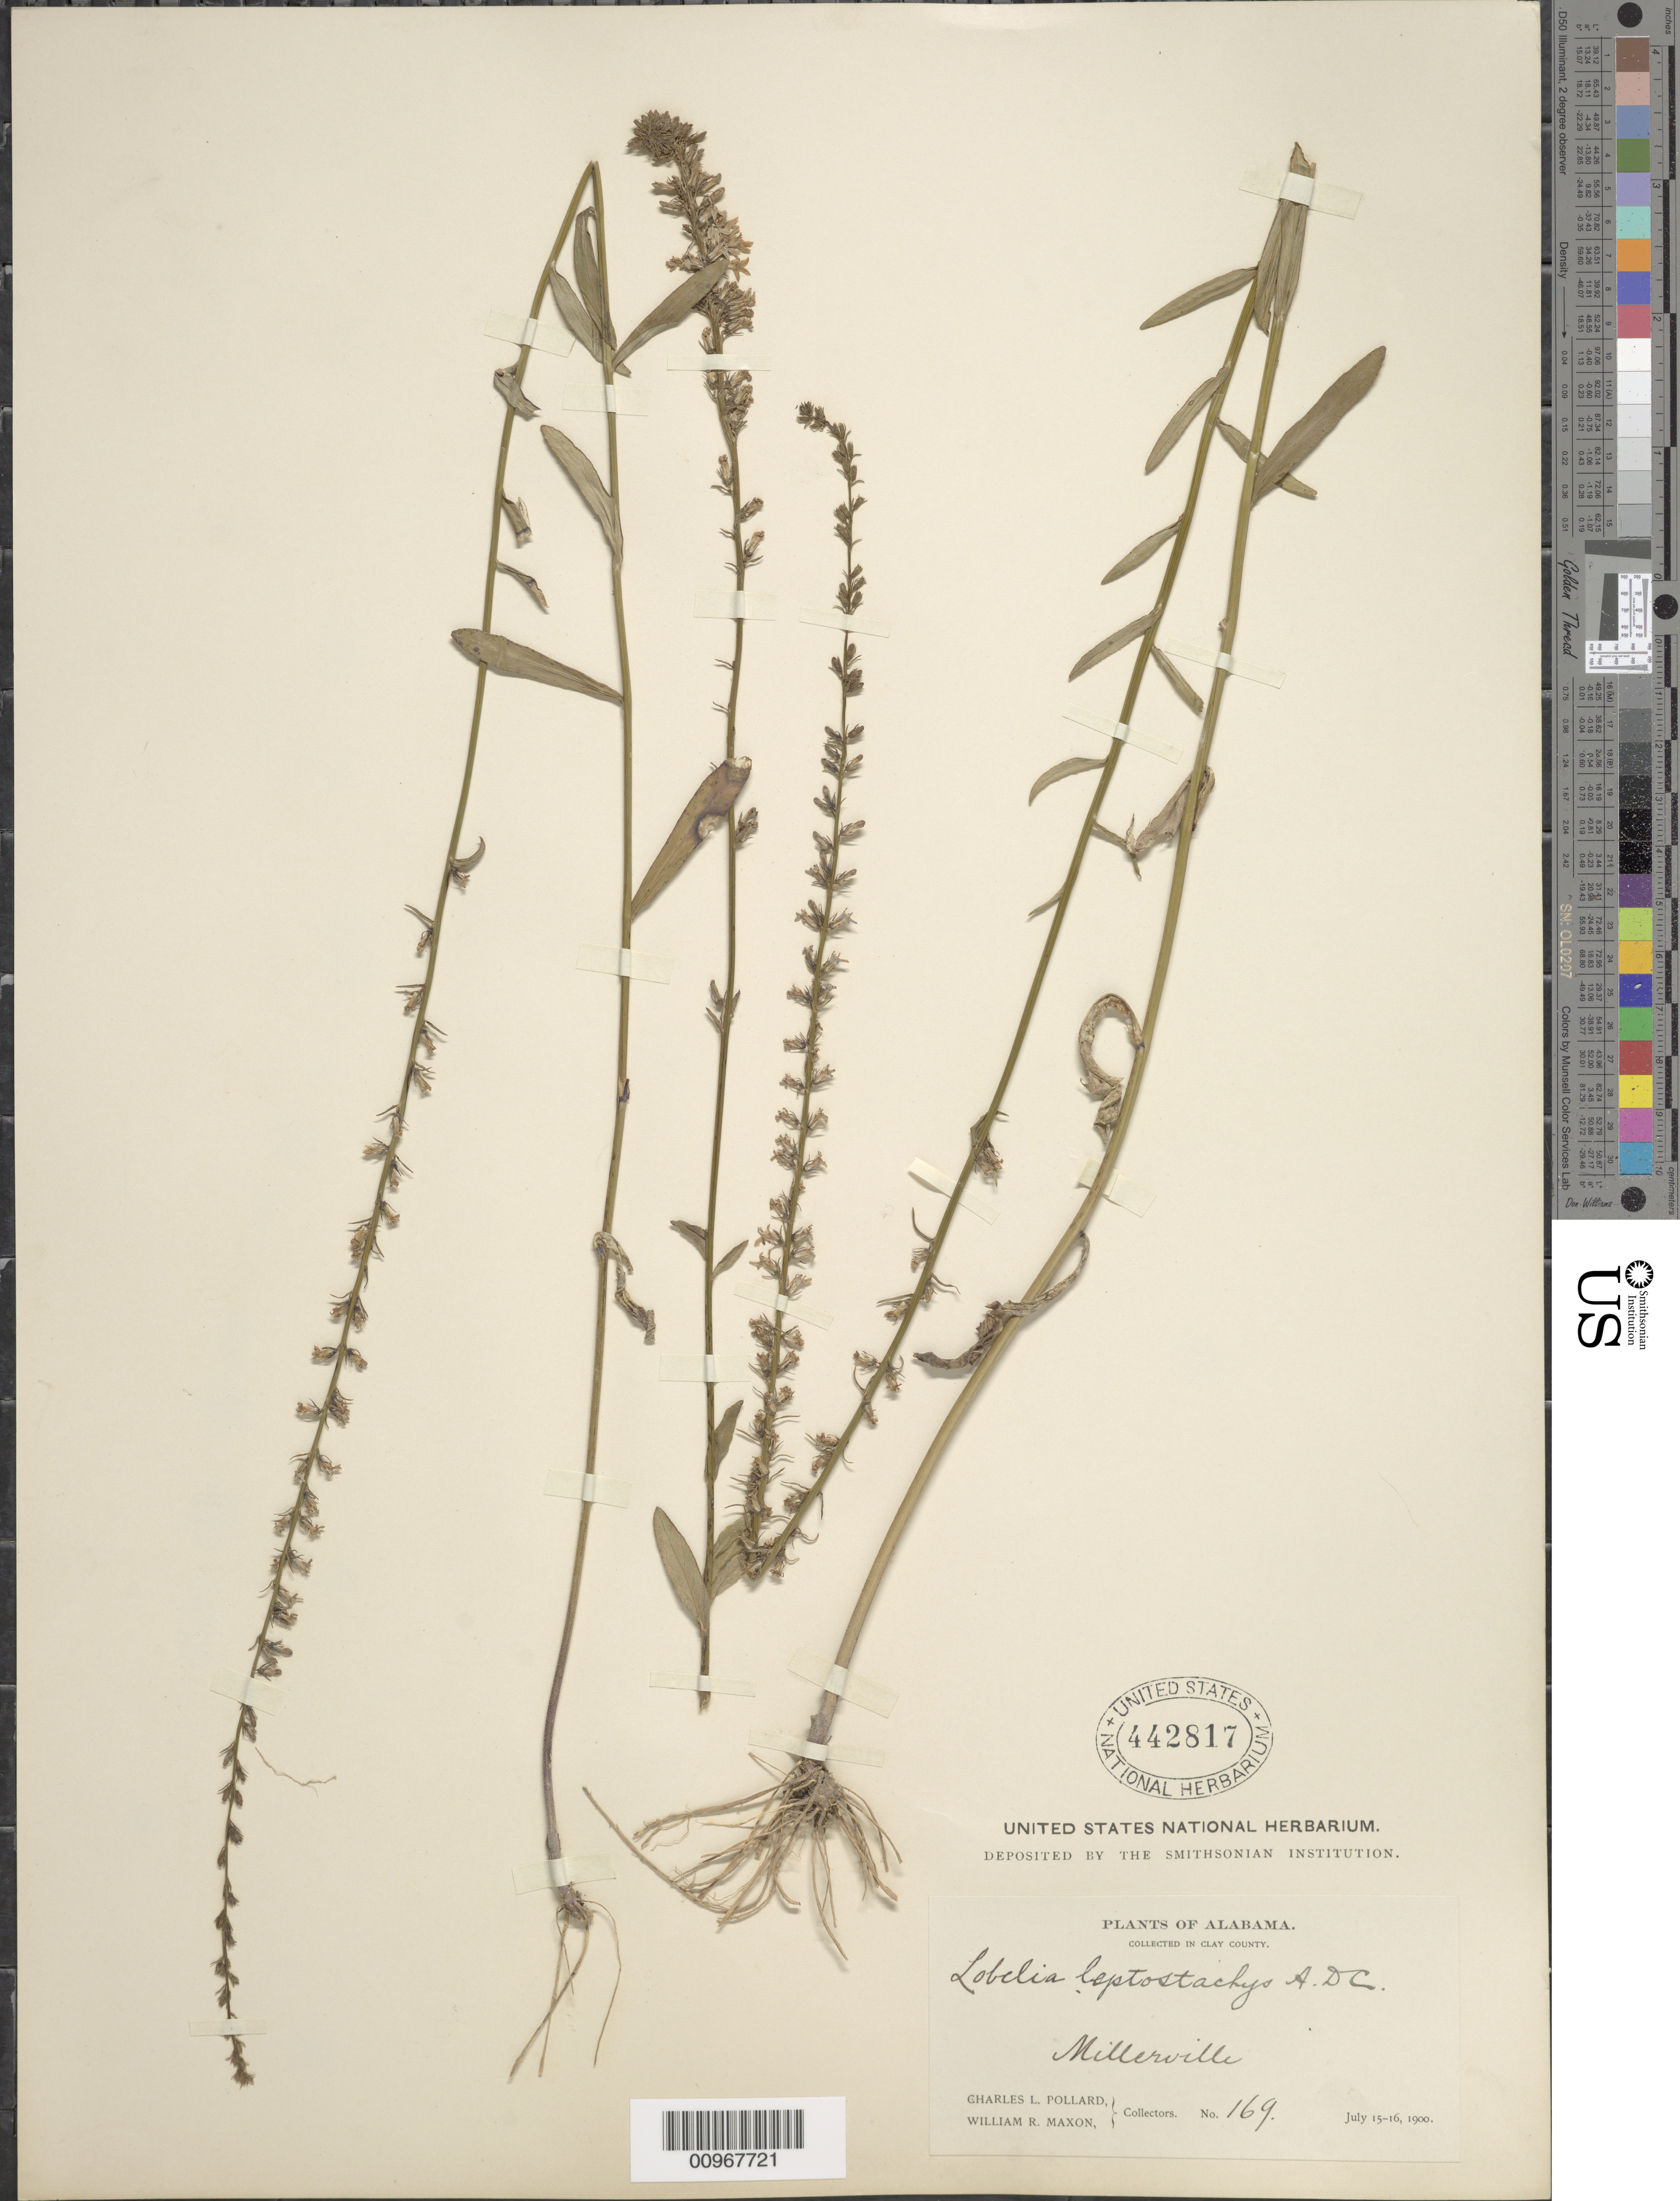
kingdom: Plantae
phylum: Tracheophyta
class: Magnoliopsida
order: Asterales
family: Campanulaceae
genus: Lobelia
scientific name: Lobelia kalmii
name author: L.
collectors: C. L. Pollard & W. R. Maxon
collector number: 169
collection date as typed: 15-16 Jul 1900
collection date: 1900-07-15/1900-07-16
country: United States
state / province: Alabama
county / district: Clay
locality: Millerville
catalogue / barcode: US 442817